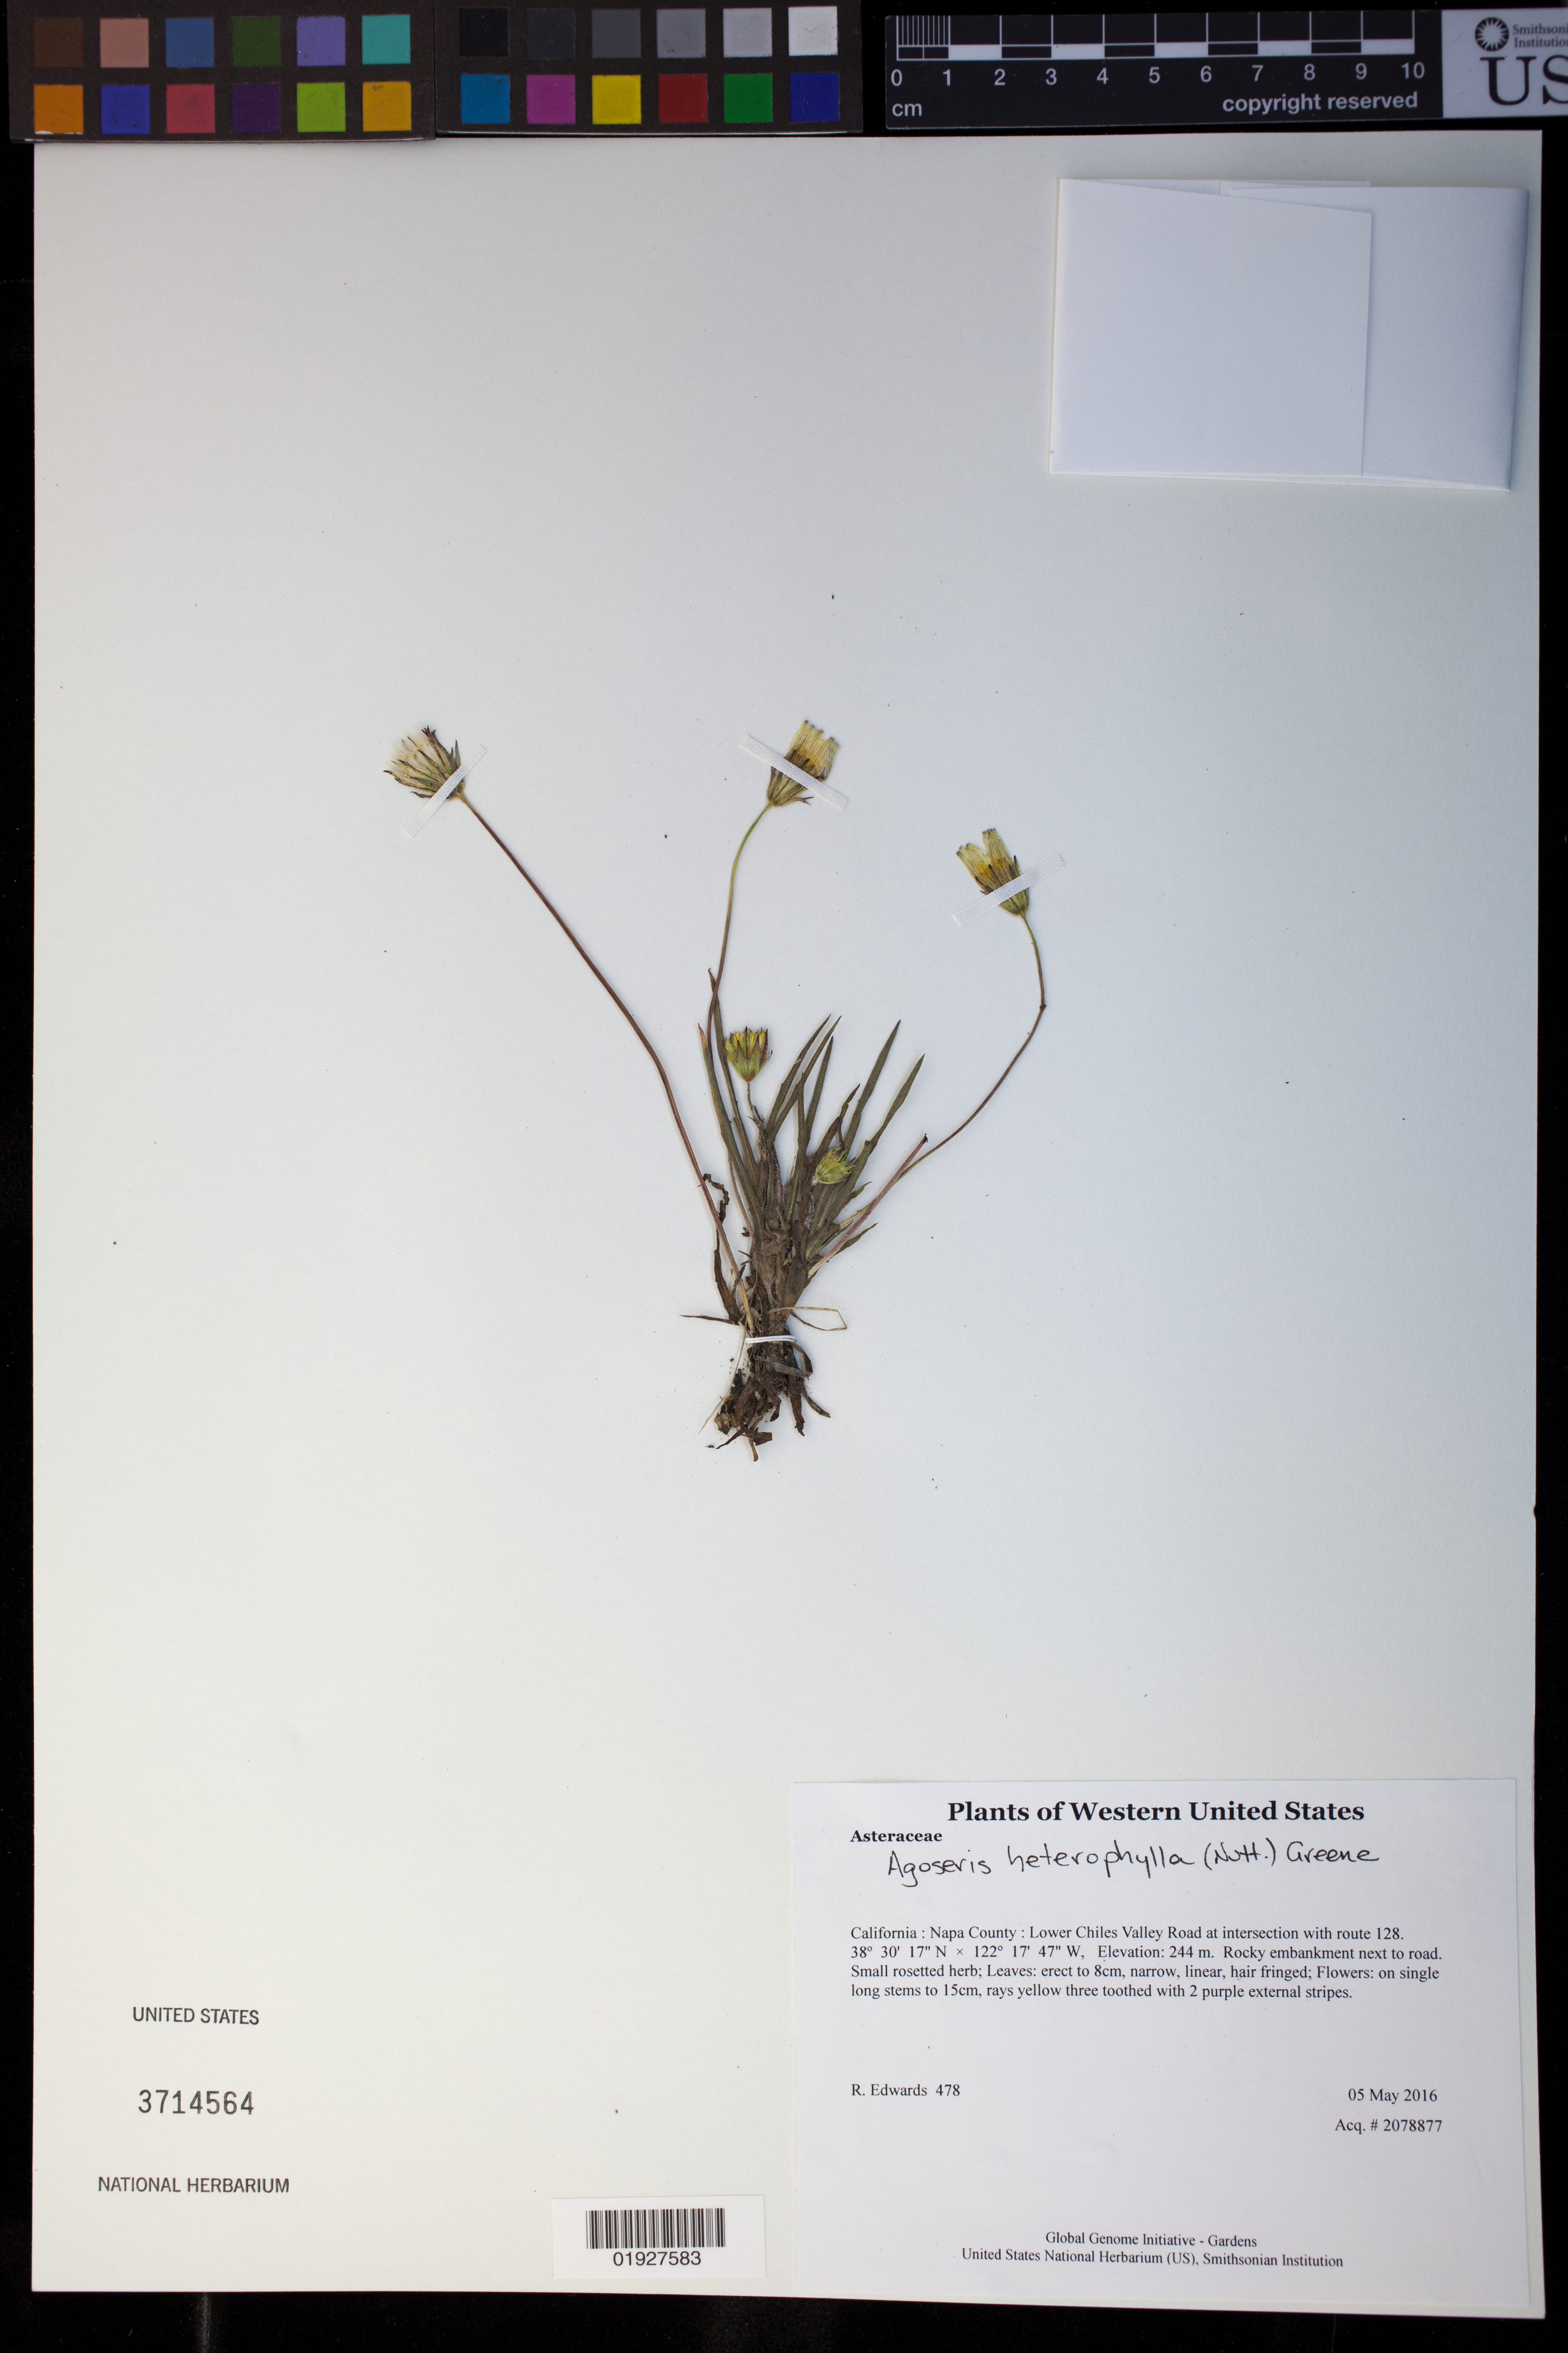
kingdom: Plantae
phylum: Tracheophyta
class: Magnoliopsida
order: Asterales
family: Asteraceae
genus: Agoseris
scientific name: Agoseris heterophylla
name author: (Nutt.) Greene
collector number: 478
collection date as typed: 5 May 2016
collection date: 2016-05-05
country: United States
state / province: California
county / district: Napa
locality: Lower Chiles Valley Road at intersection with route 128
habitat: Rocky embankment next to road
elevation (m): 244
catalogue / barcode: US 3714564